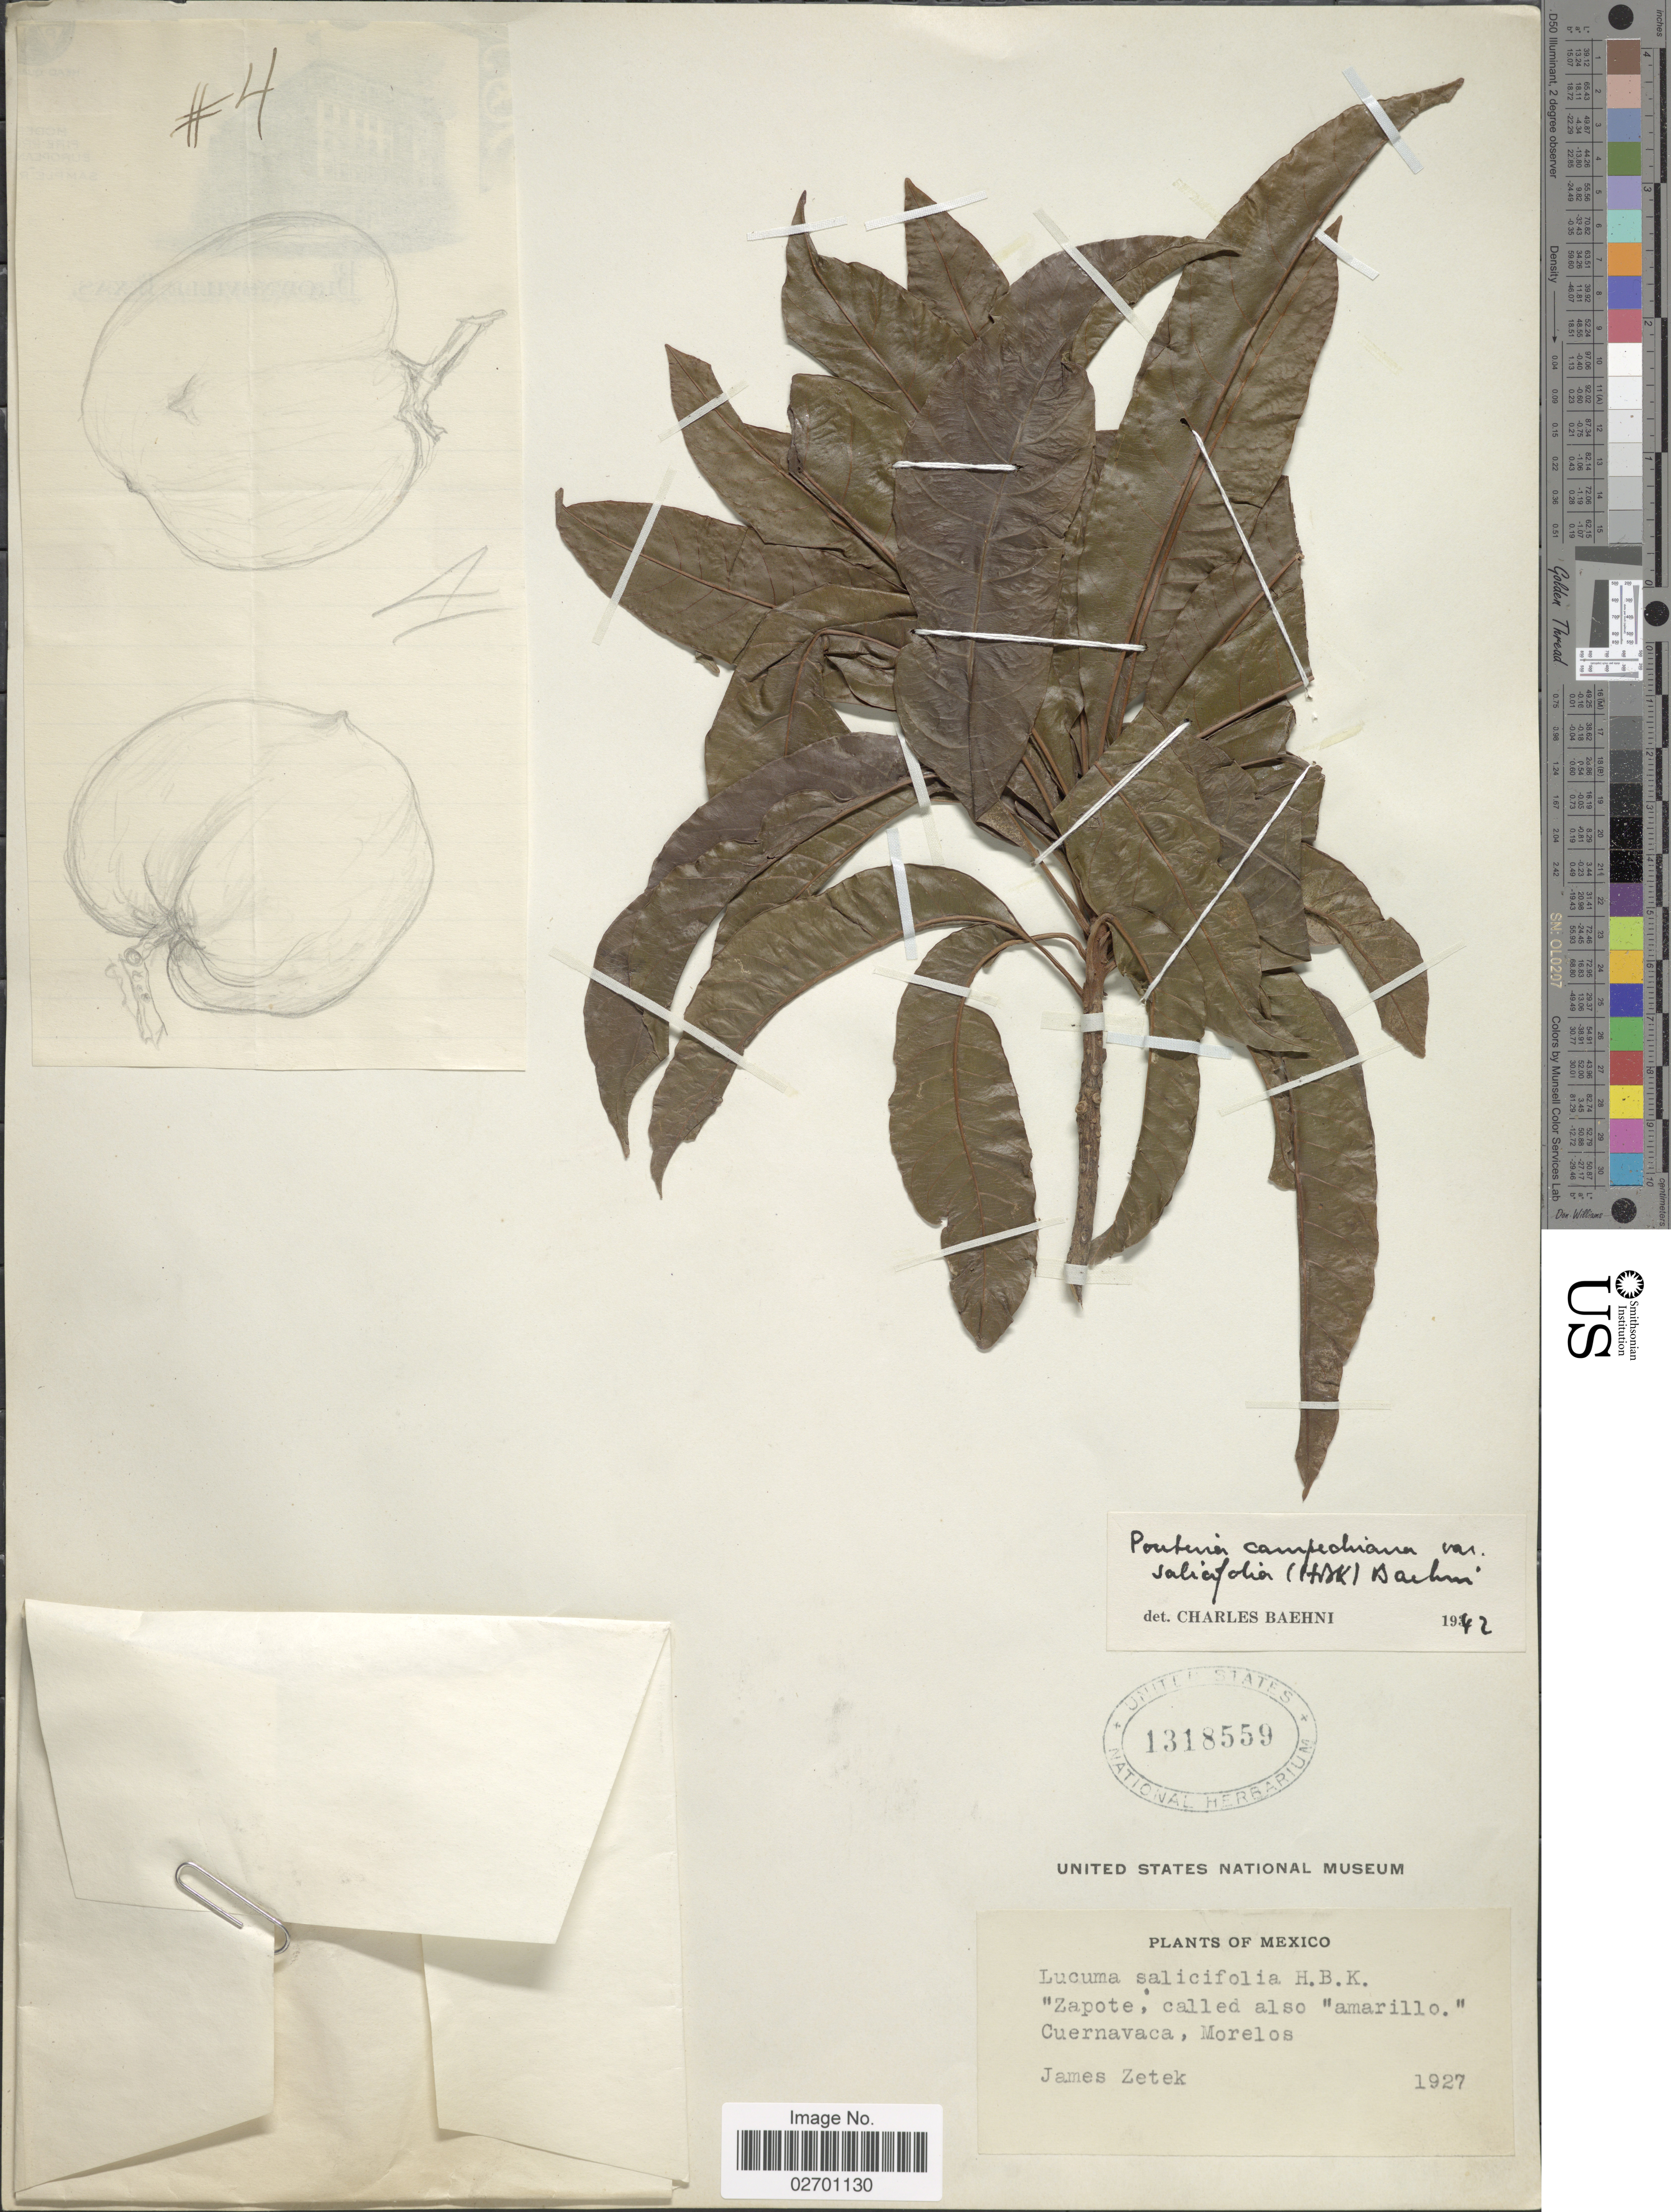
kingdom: Plantae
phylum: Tracheophyta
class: Magnoliopsida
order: Ericales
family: Sapotaceae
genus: Pouteria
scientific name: Pouteria campechiana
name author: (Kunth) Baehni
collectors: J. Zetek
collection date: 1927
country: Mexico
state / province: Morelos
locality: Cuernavaca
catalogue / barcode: US 1318559